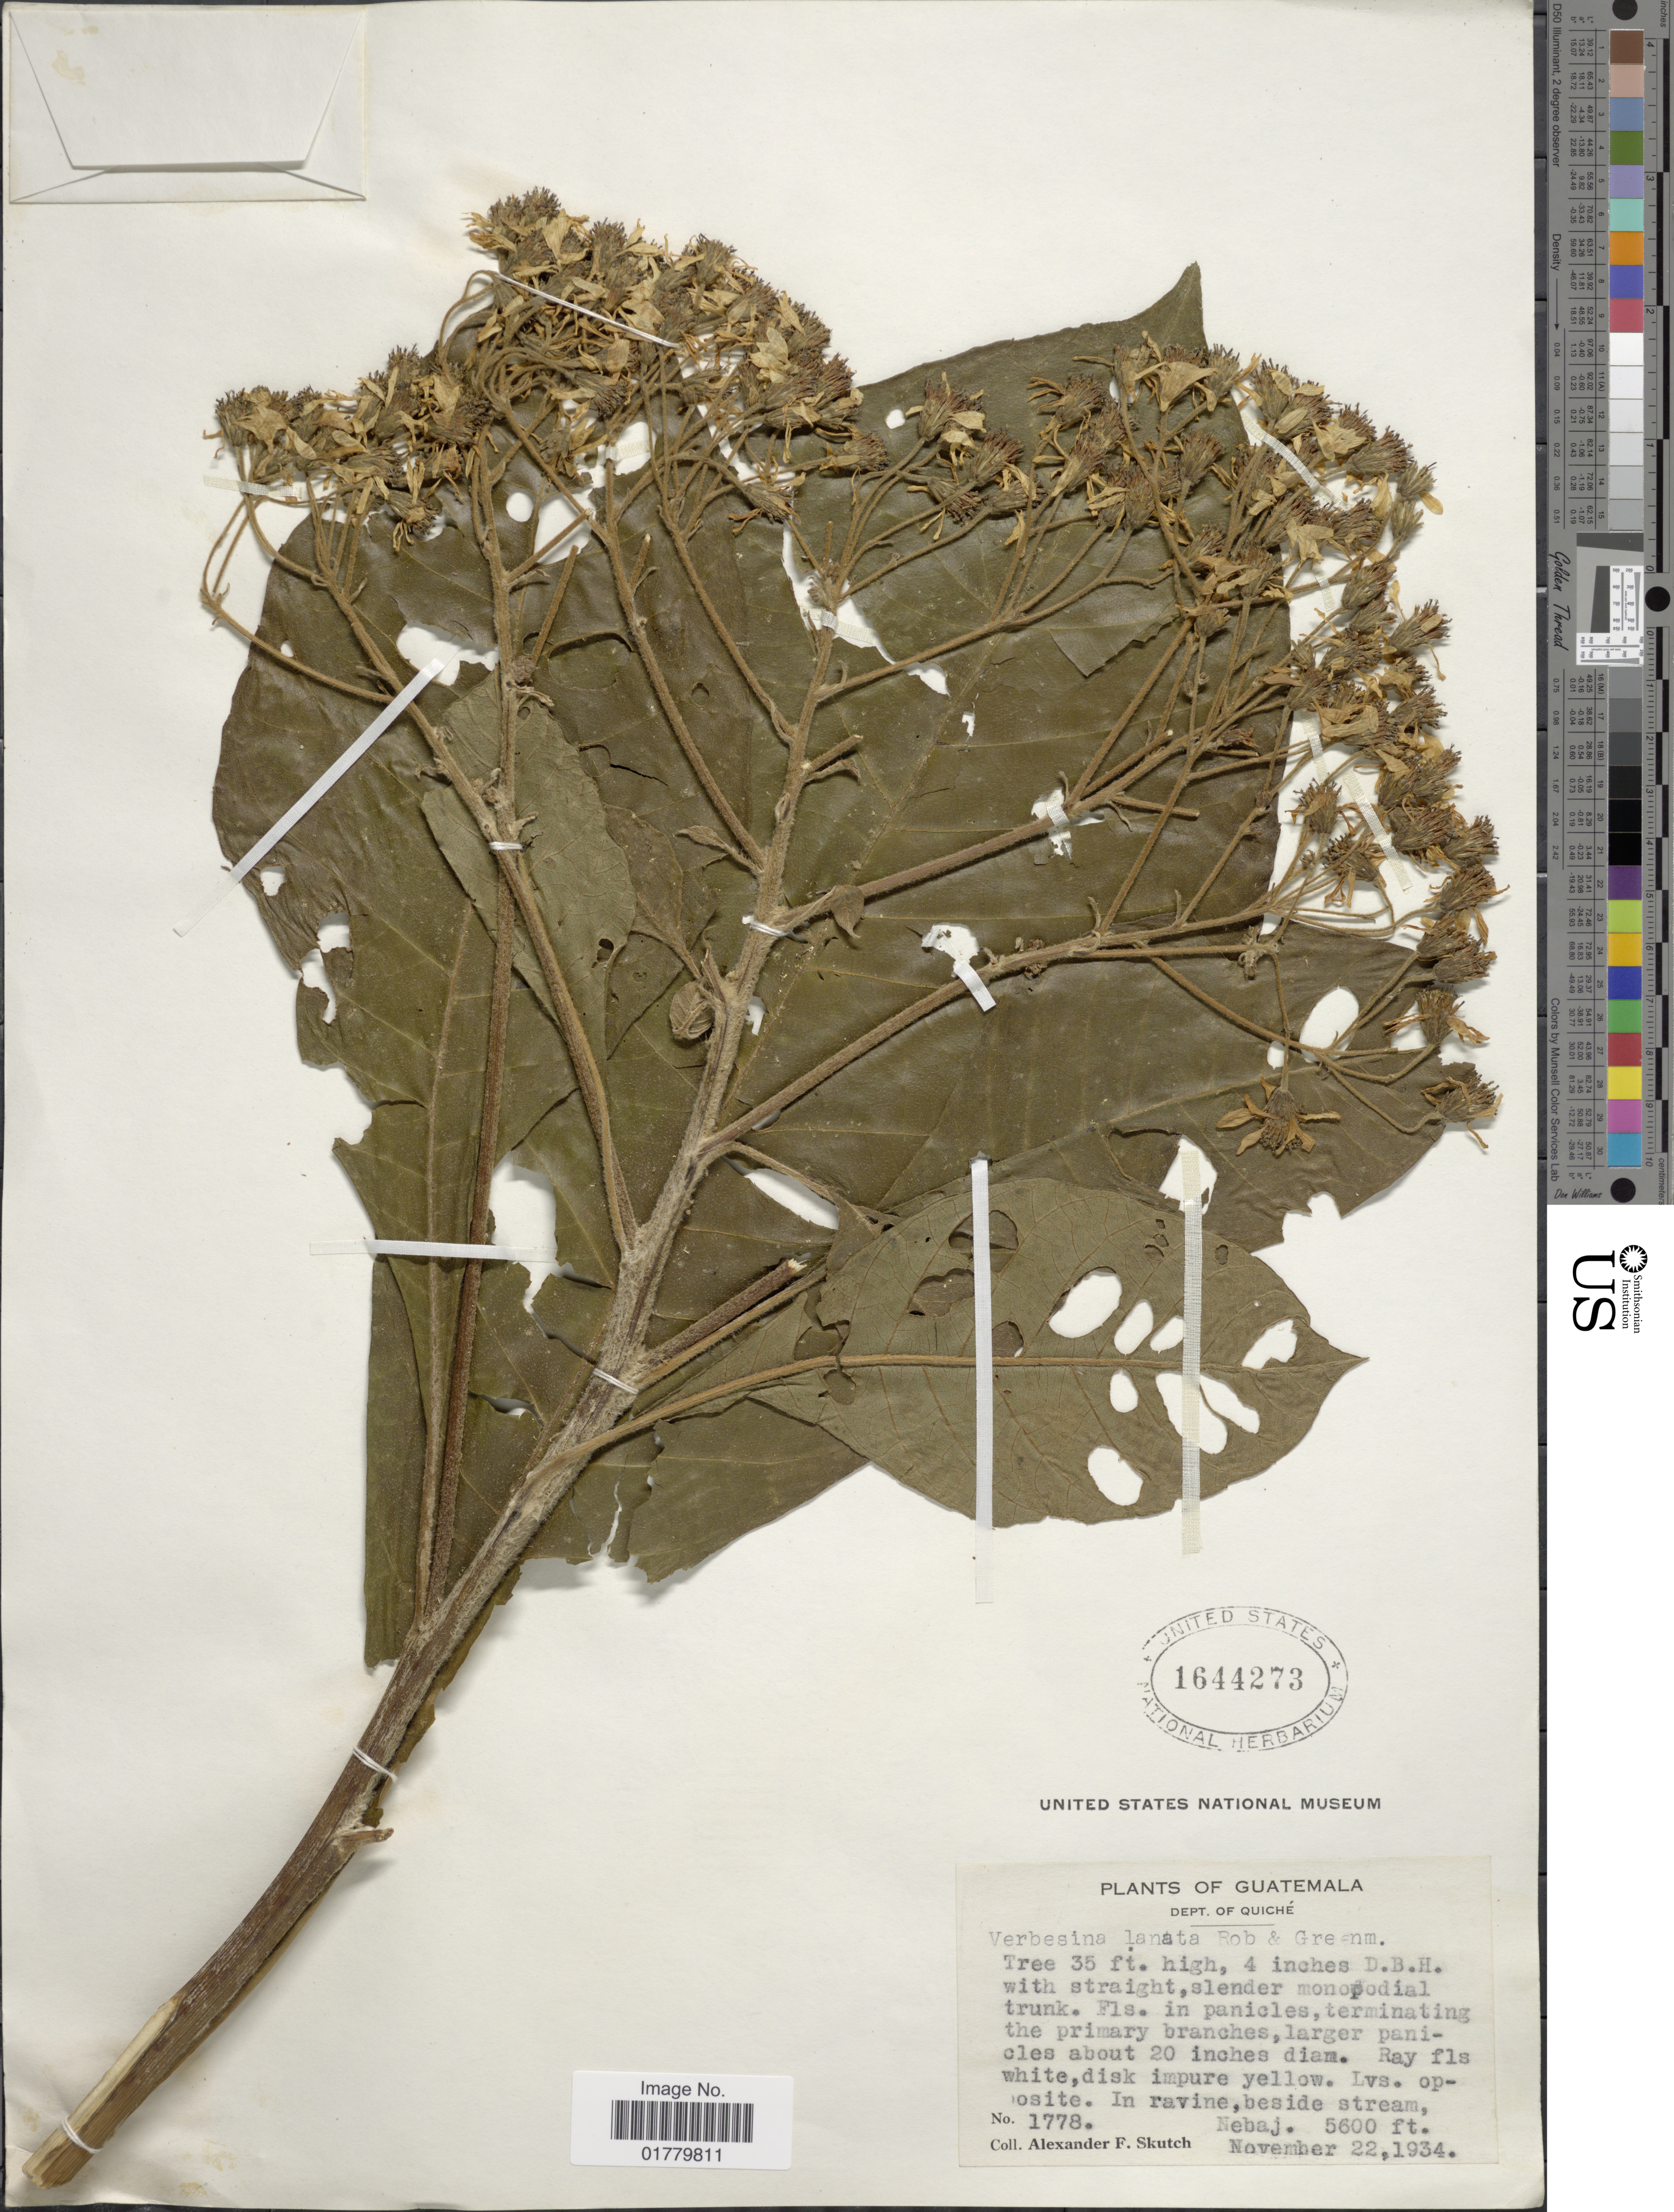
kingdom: Plantae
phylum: Tracheophyta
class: Magnoliopsida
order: Asterales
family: Asteraceae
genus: Verbesina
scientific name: Verbesina lanata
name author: B.L. Rob. & Greenm.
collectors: A. F. Skutch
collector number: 1778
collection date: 1934-11-22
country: Guatemala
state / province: El Quiché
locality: Dept. of Quiché. In ravine, beside stream, Nebaj.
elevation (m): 1707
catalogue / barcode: US 1644273